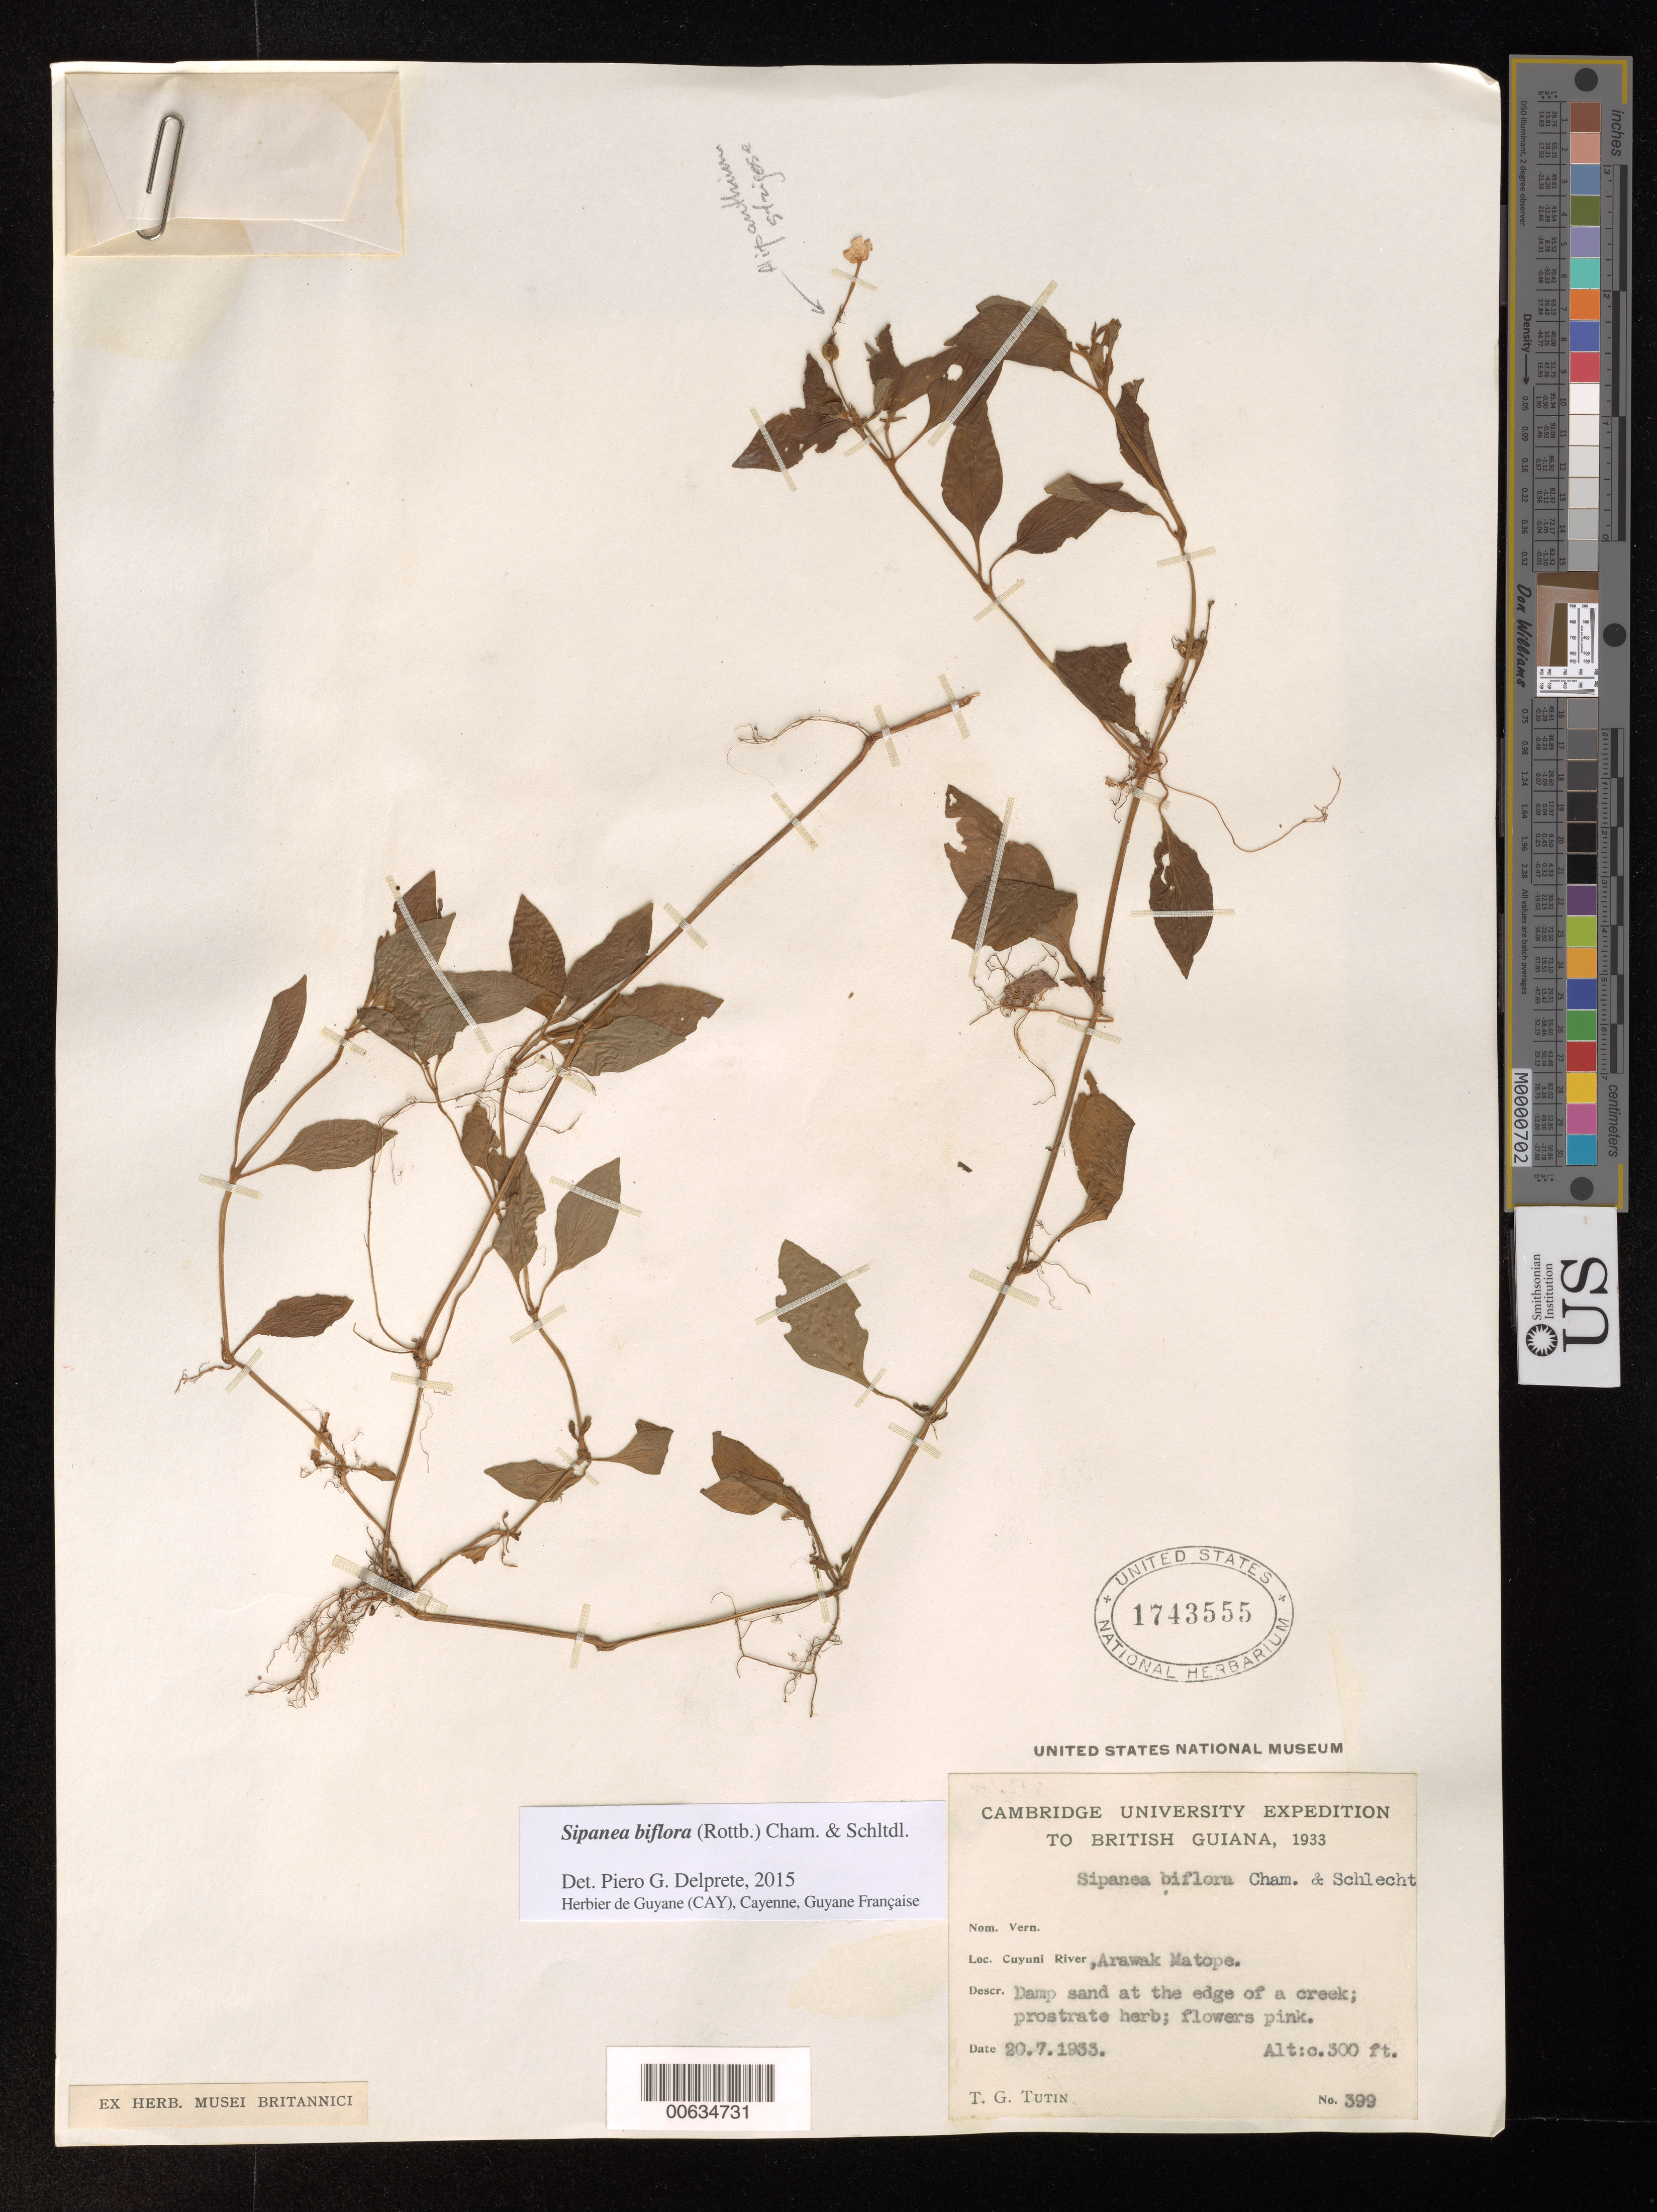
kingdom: Plantae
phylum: Tracheophyta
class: Magnoliopsida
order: Gentianales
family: Rubiaceae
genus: Sipanea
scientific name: Sipanea biflora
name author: (L. f.) Cham. & Schltdl.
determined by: Delprete, P. G., Herb. de Guyane Cay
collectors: T. G. Tutin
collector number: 399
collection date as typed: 20-Jul-33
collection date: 1933-07-20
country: Guyana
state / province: Cuyuni-Mazaruni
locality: Arawak Matope, Cuyuni R.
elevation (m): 91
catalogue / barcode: US 1743555